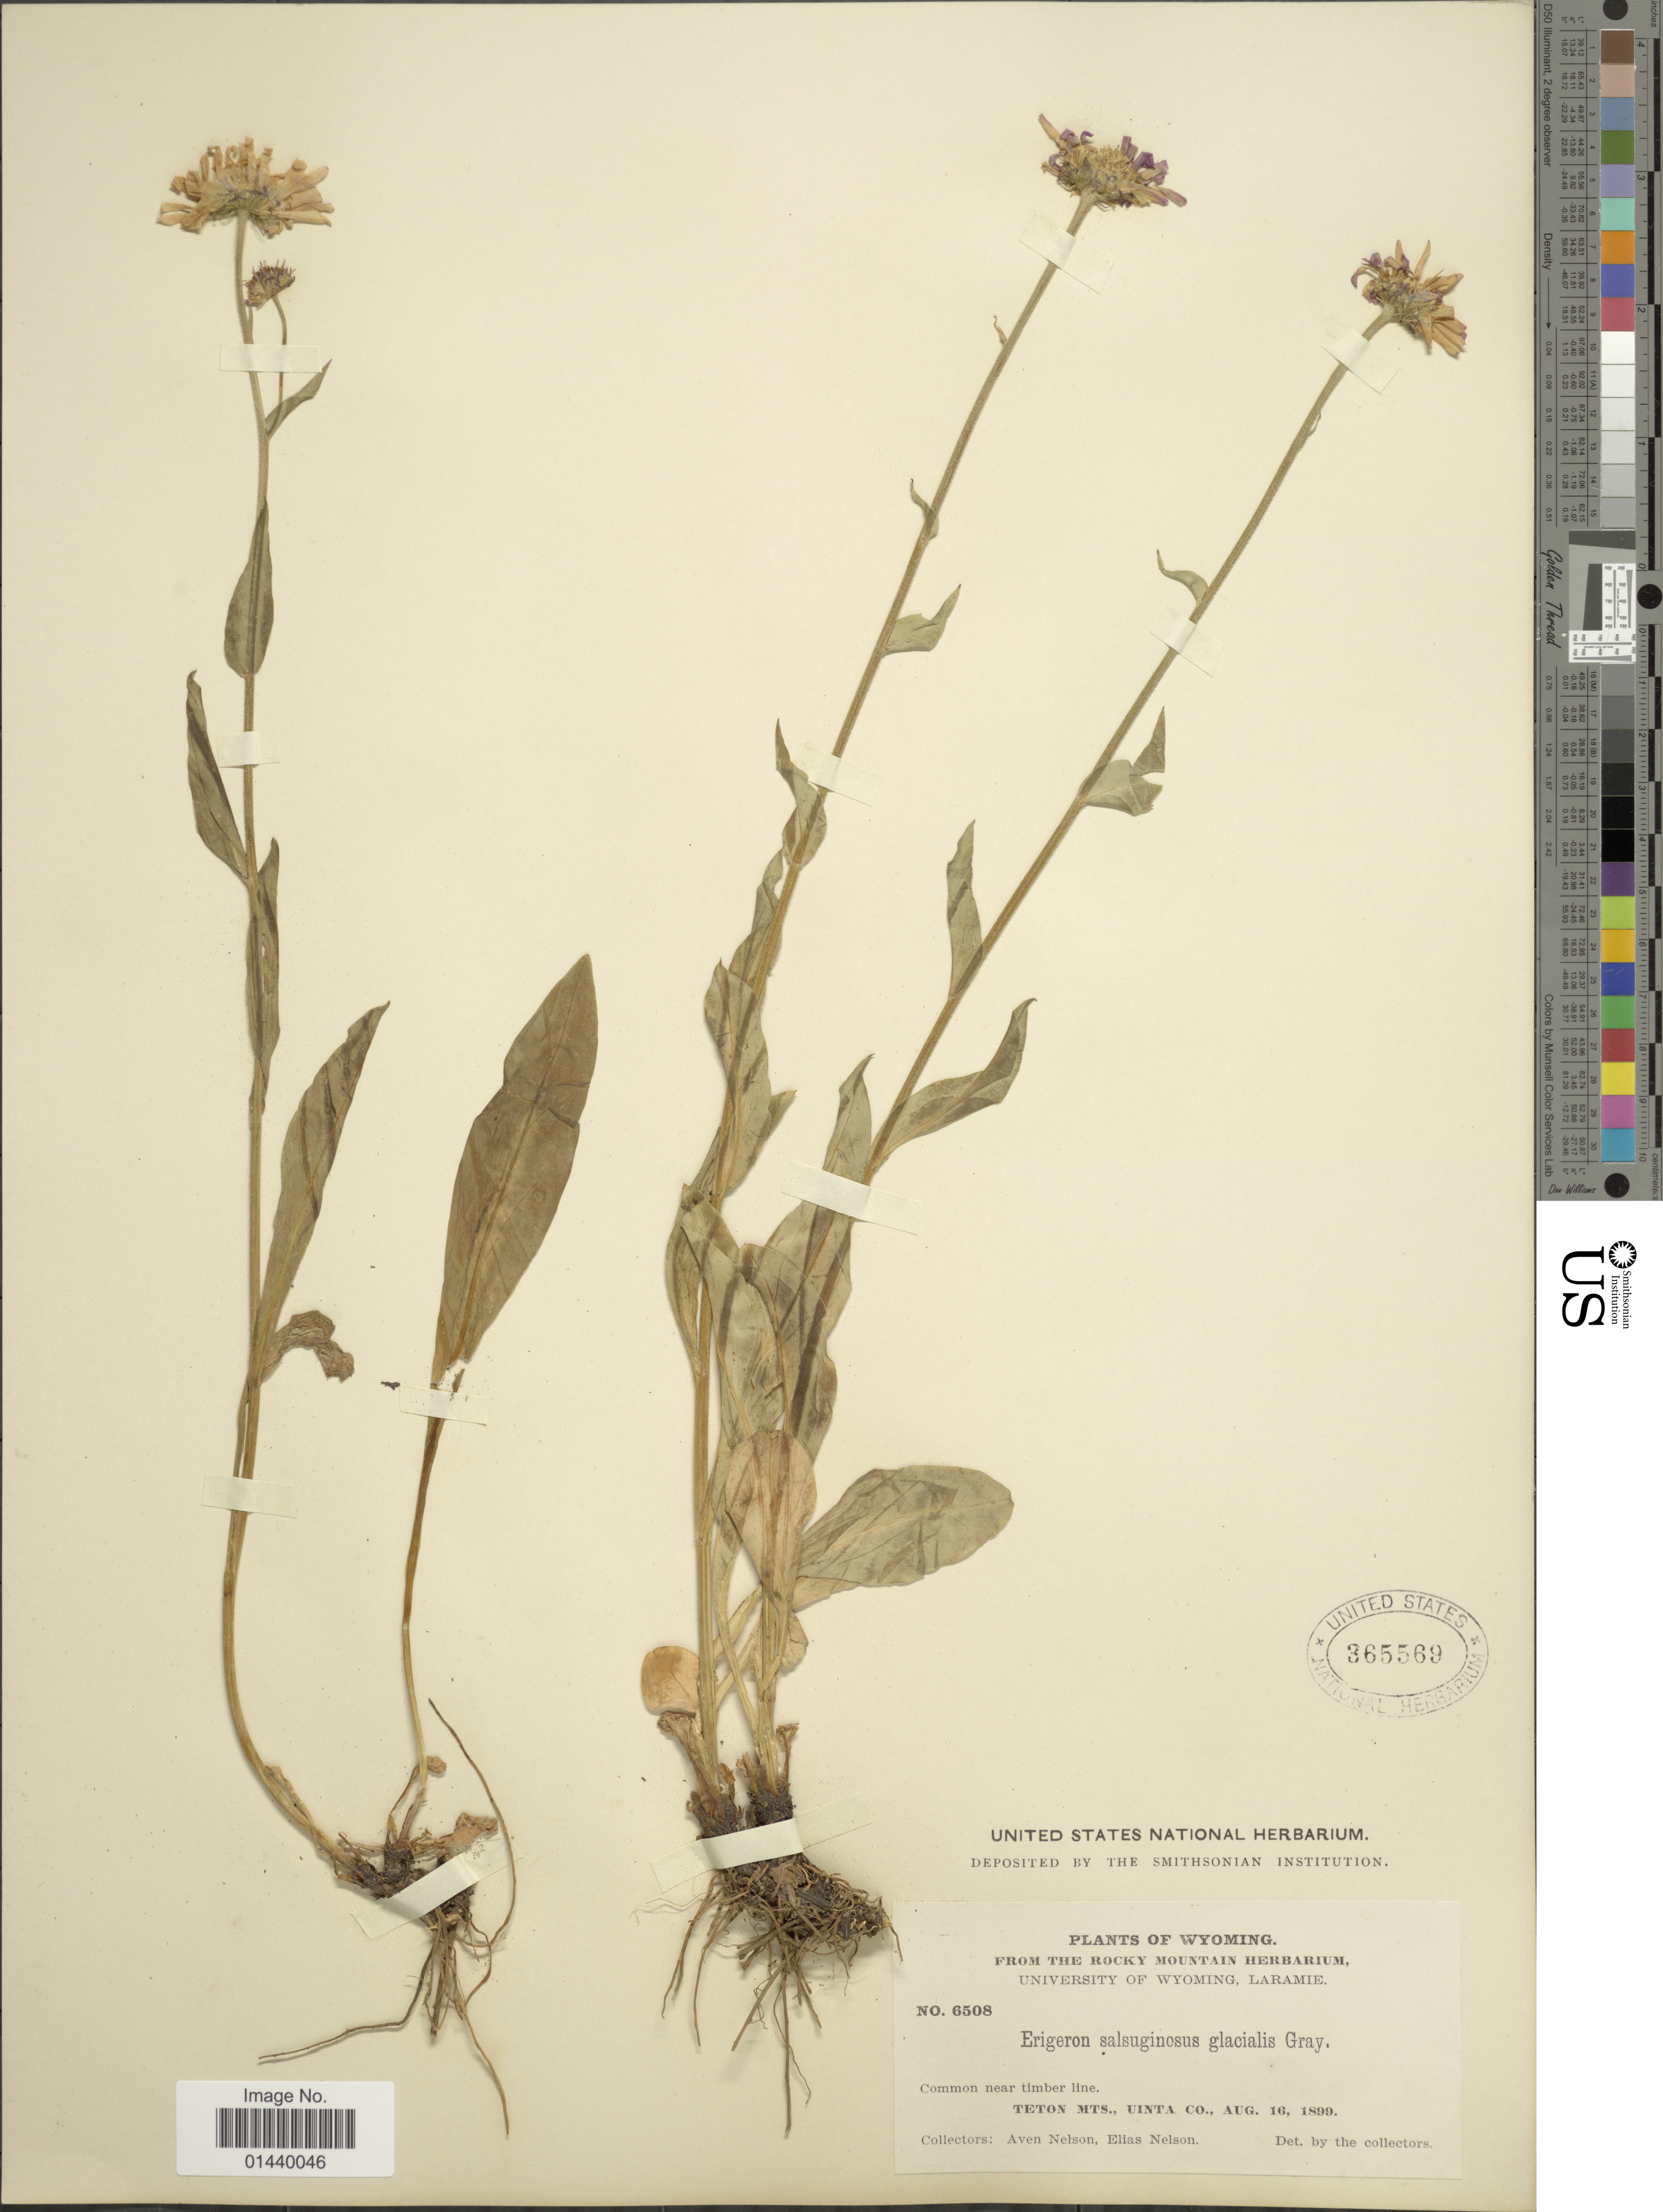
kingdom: Plantae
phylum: Tracheophyta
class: Magnoliopsida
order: Asterales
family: Asteraceae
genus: Erigeron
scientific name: Erigeron salsuginosus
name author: (Richardson ex R. Br.) A. Gray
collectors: A. Nelson & E. Nelson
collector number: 6508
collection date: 1899-08-16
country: United States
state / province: Wyoming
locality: Common near timber line. Teton Mts., Uinta Co.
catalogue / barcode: US 365569